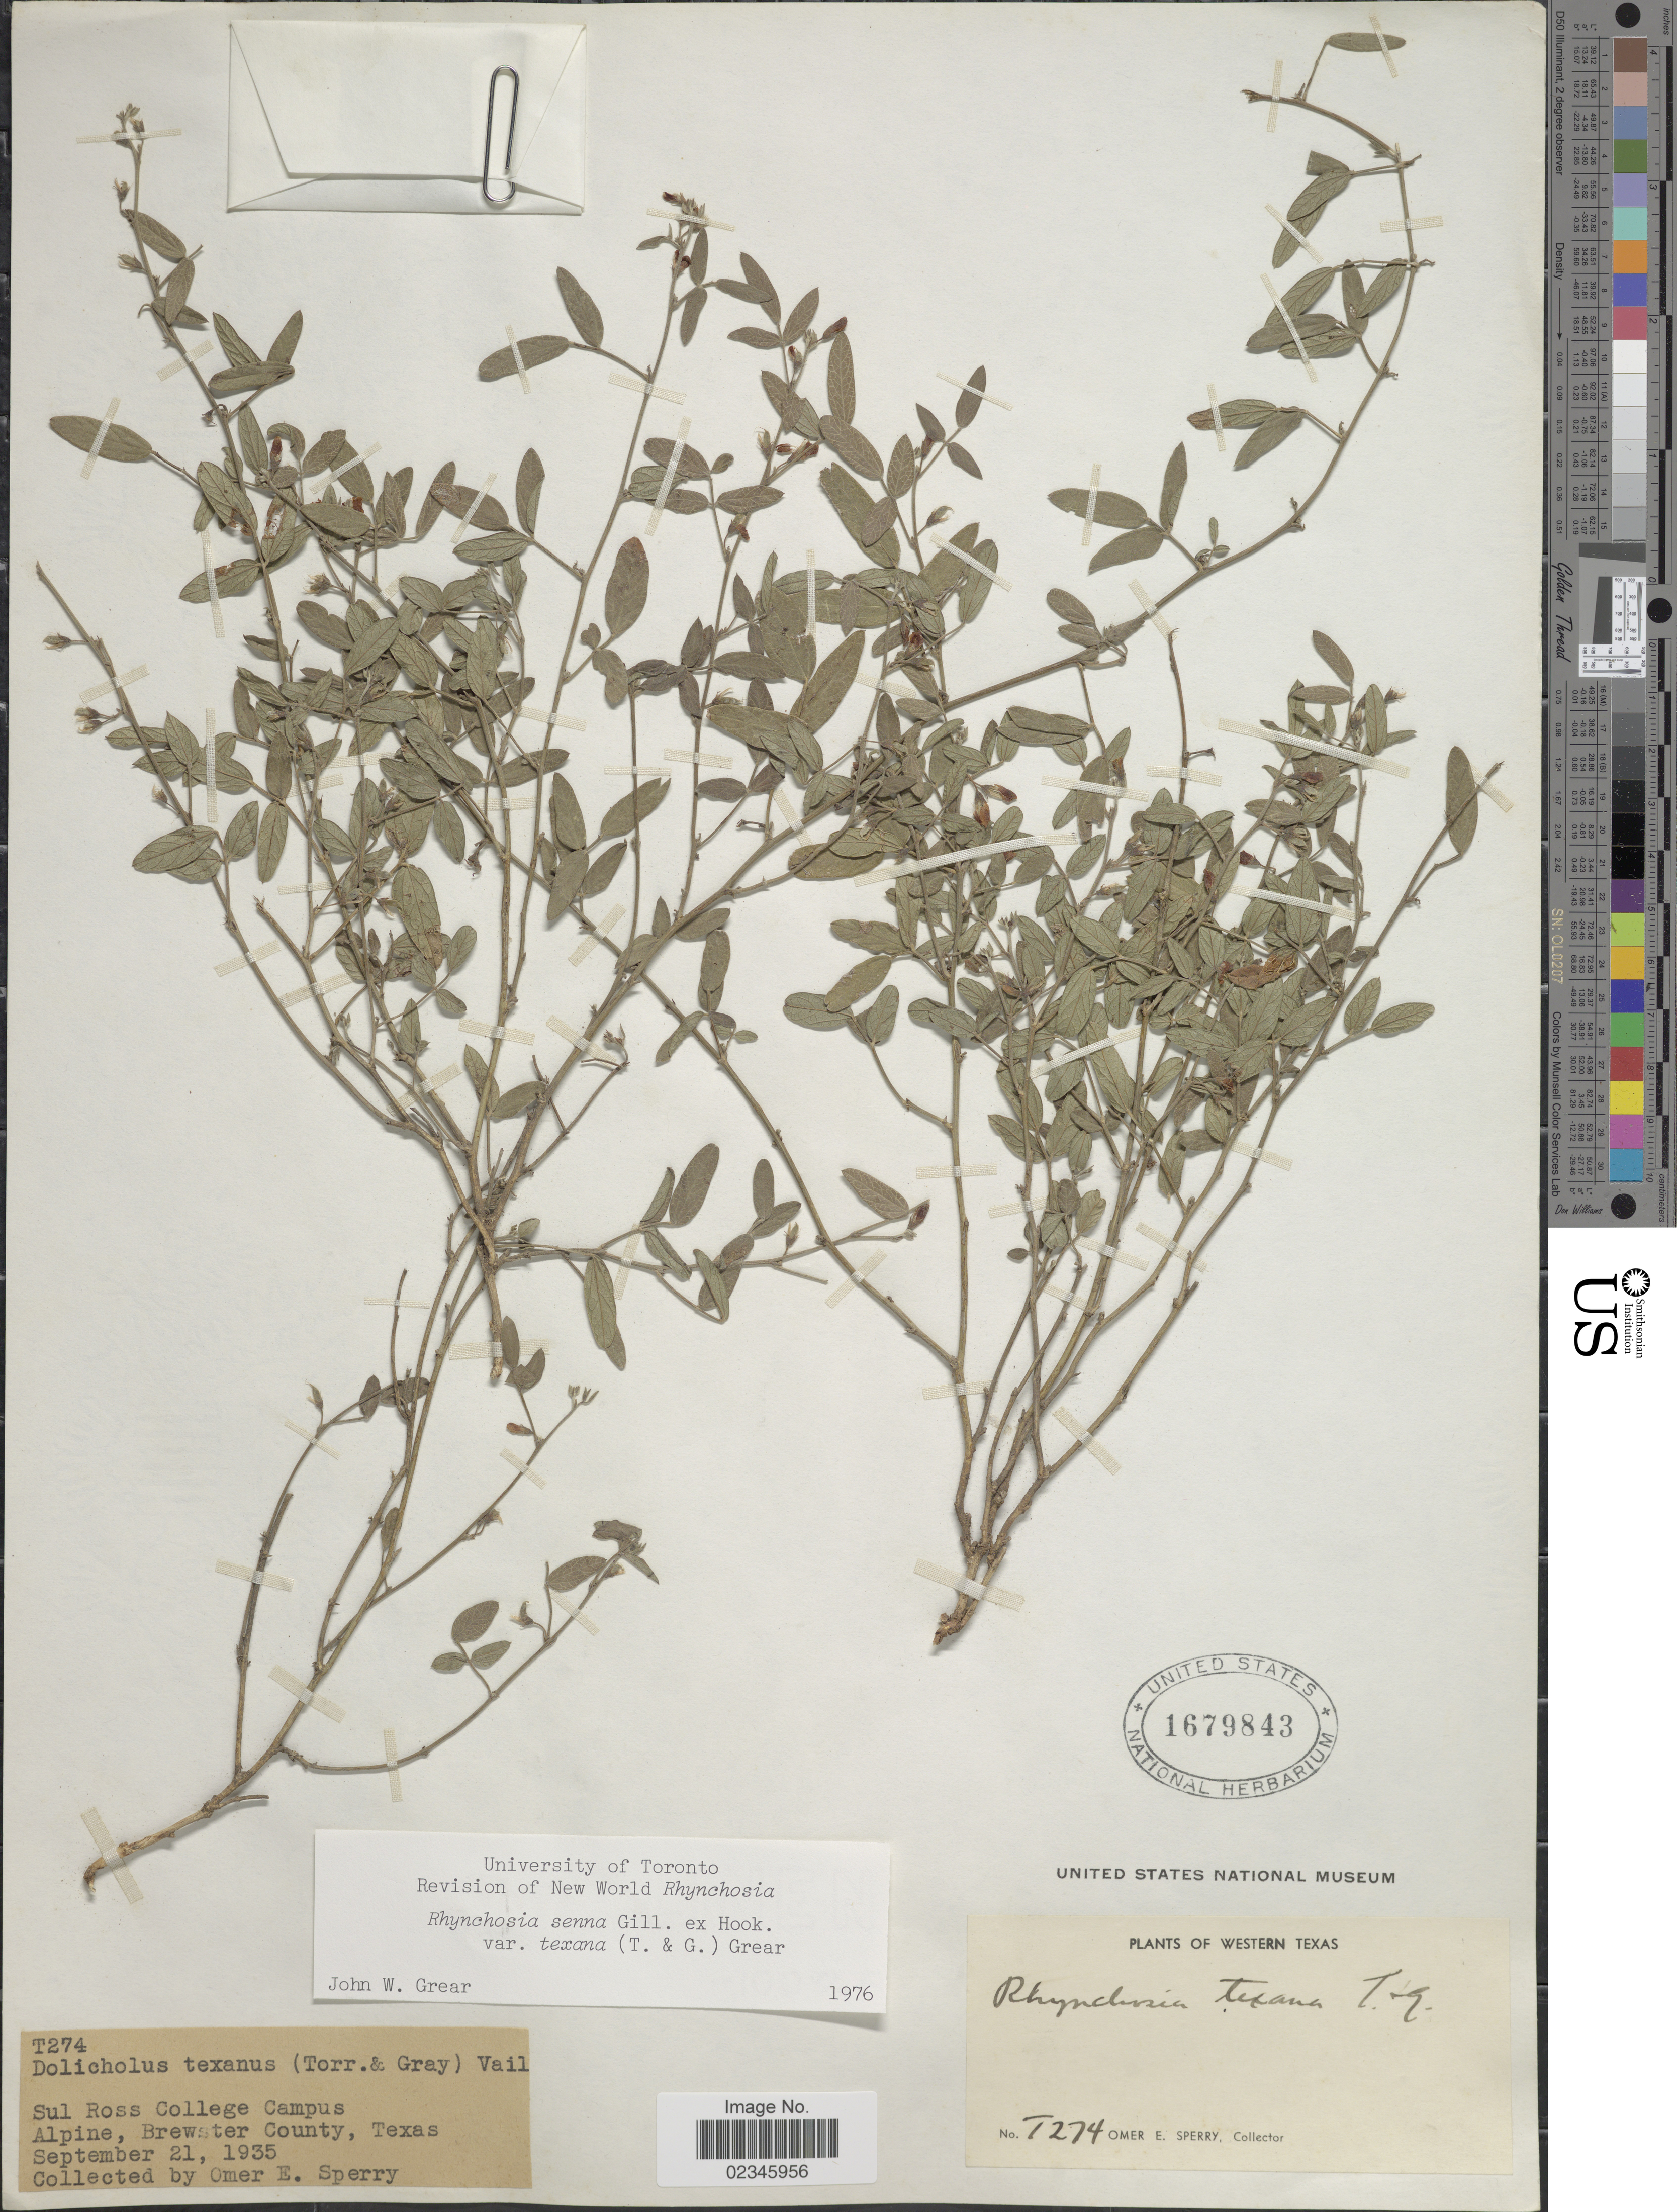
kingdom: Plantae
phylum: Tracheophyta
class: Magnoliopsida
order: Fabales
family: Fabaceae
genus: Rhynchosia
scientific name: Rhynchosia senna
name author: Gillies ex Hook.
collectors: O. E. Sperry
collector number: T274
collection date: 1935-09-21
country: United States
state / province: Texas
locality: Western Texas, Sul Ross College Campus, Alpine, Brewster County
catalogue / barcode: US 1679843